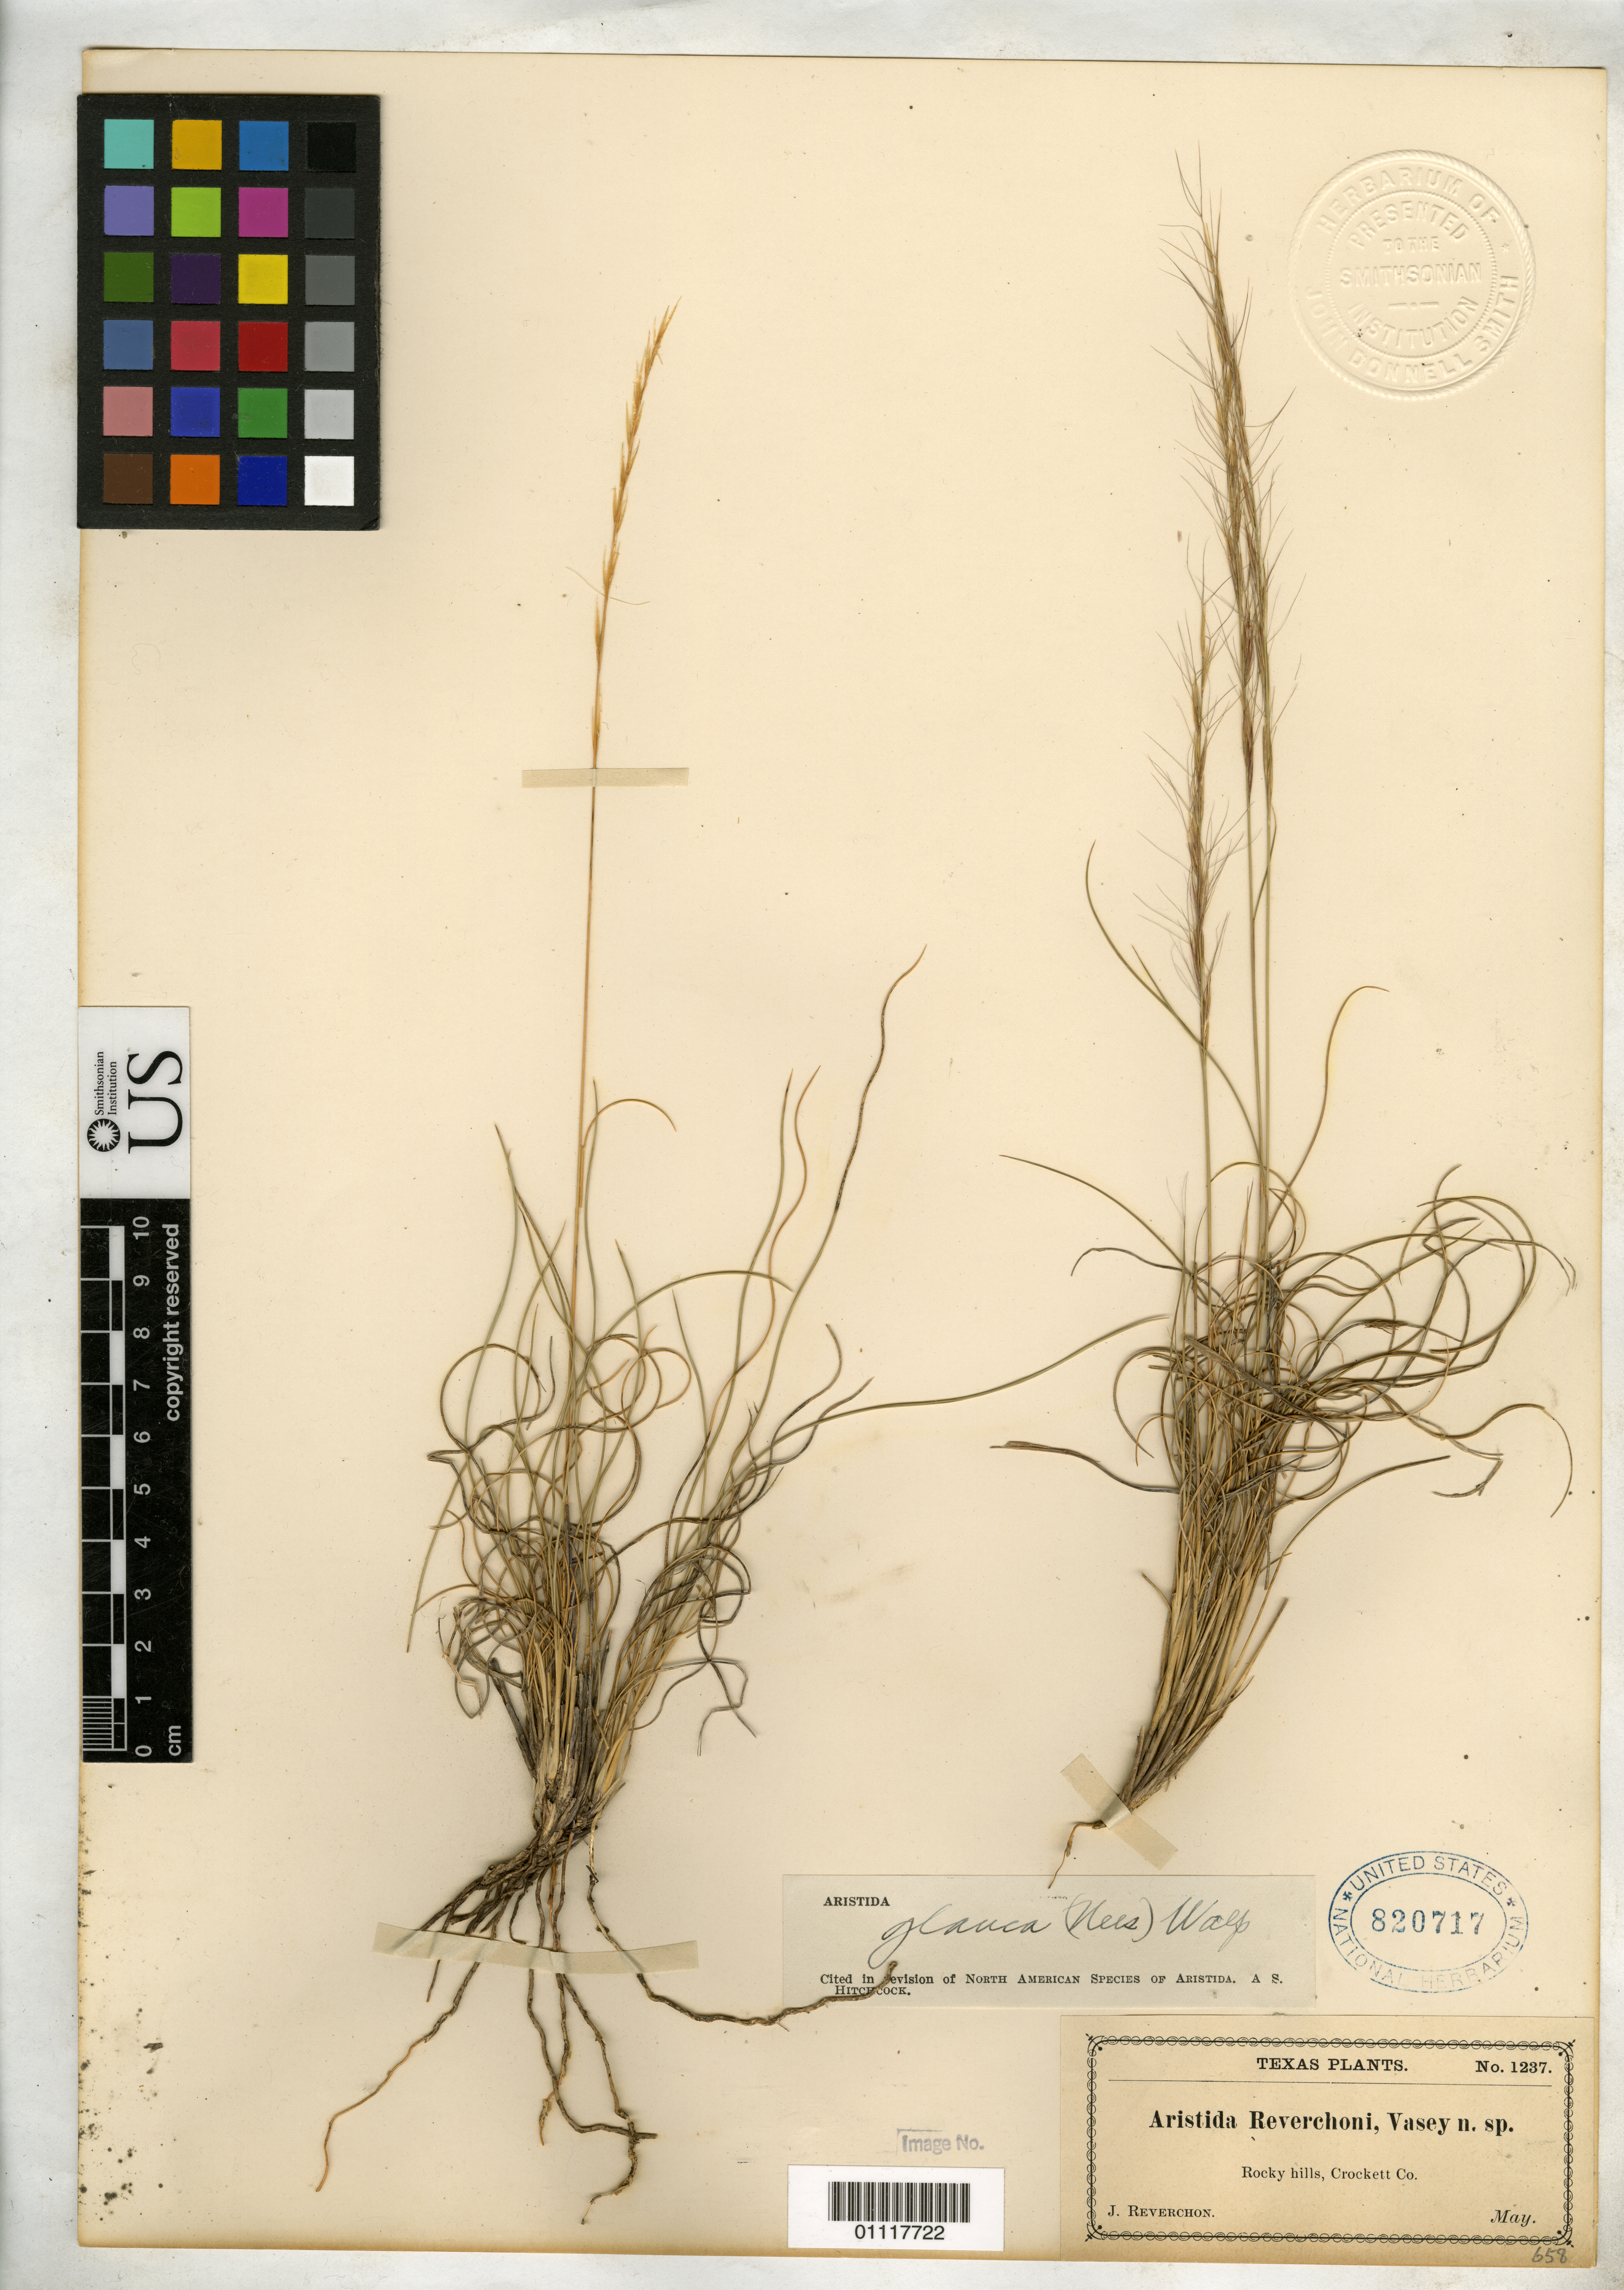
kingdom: Plantae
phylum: Tracheophyta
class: Liliopsida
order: Poales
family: Poaceae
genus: Aristida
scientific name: Aristida reverchonii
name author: Vasey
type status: Isotype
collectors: J. Reverchon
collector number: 1237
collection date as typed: May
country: United States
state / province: Texas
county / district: Crockett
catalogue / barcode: US 820717